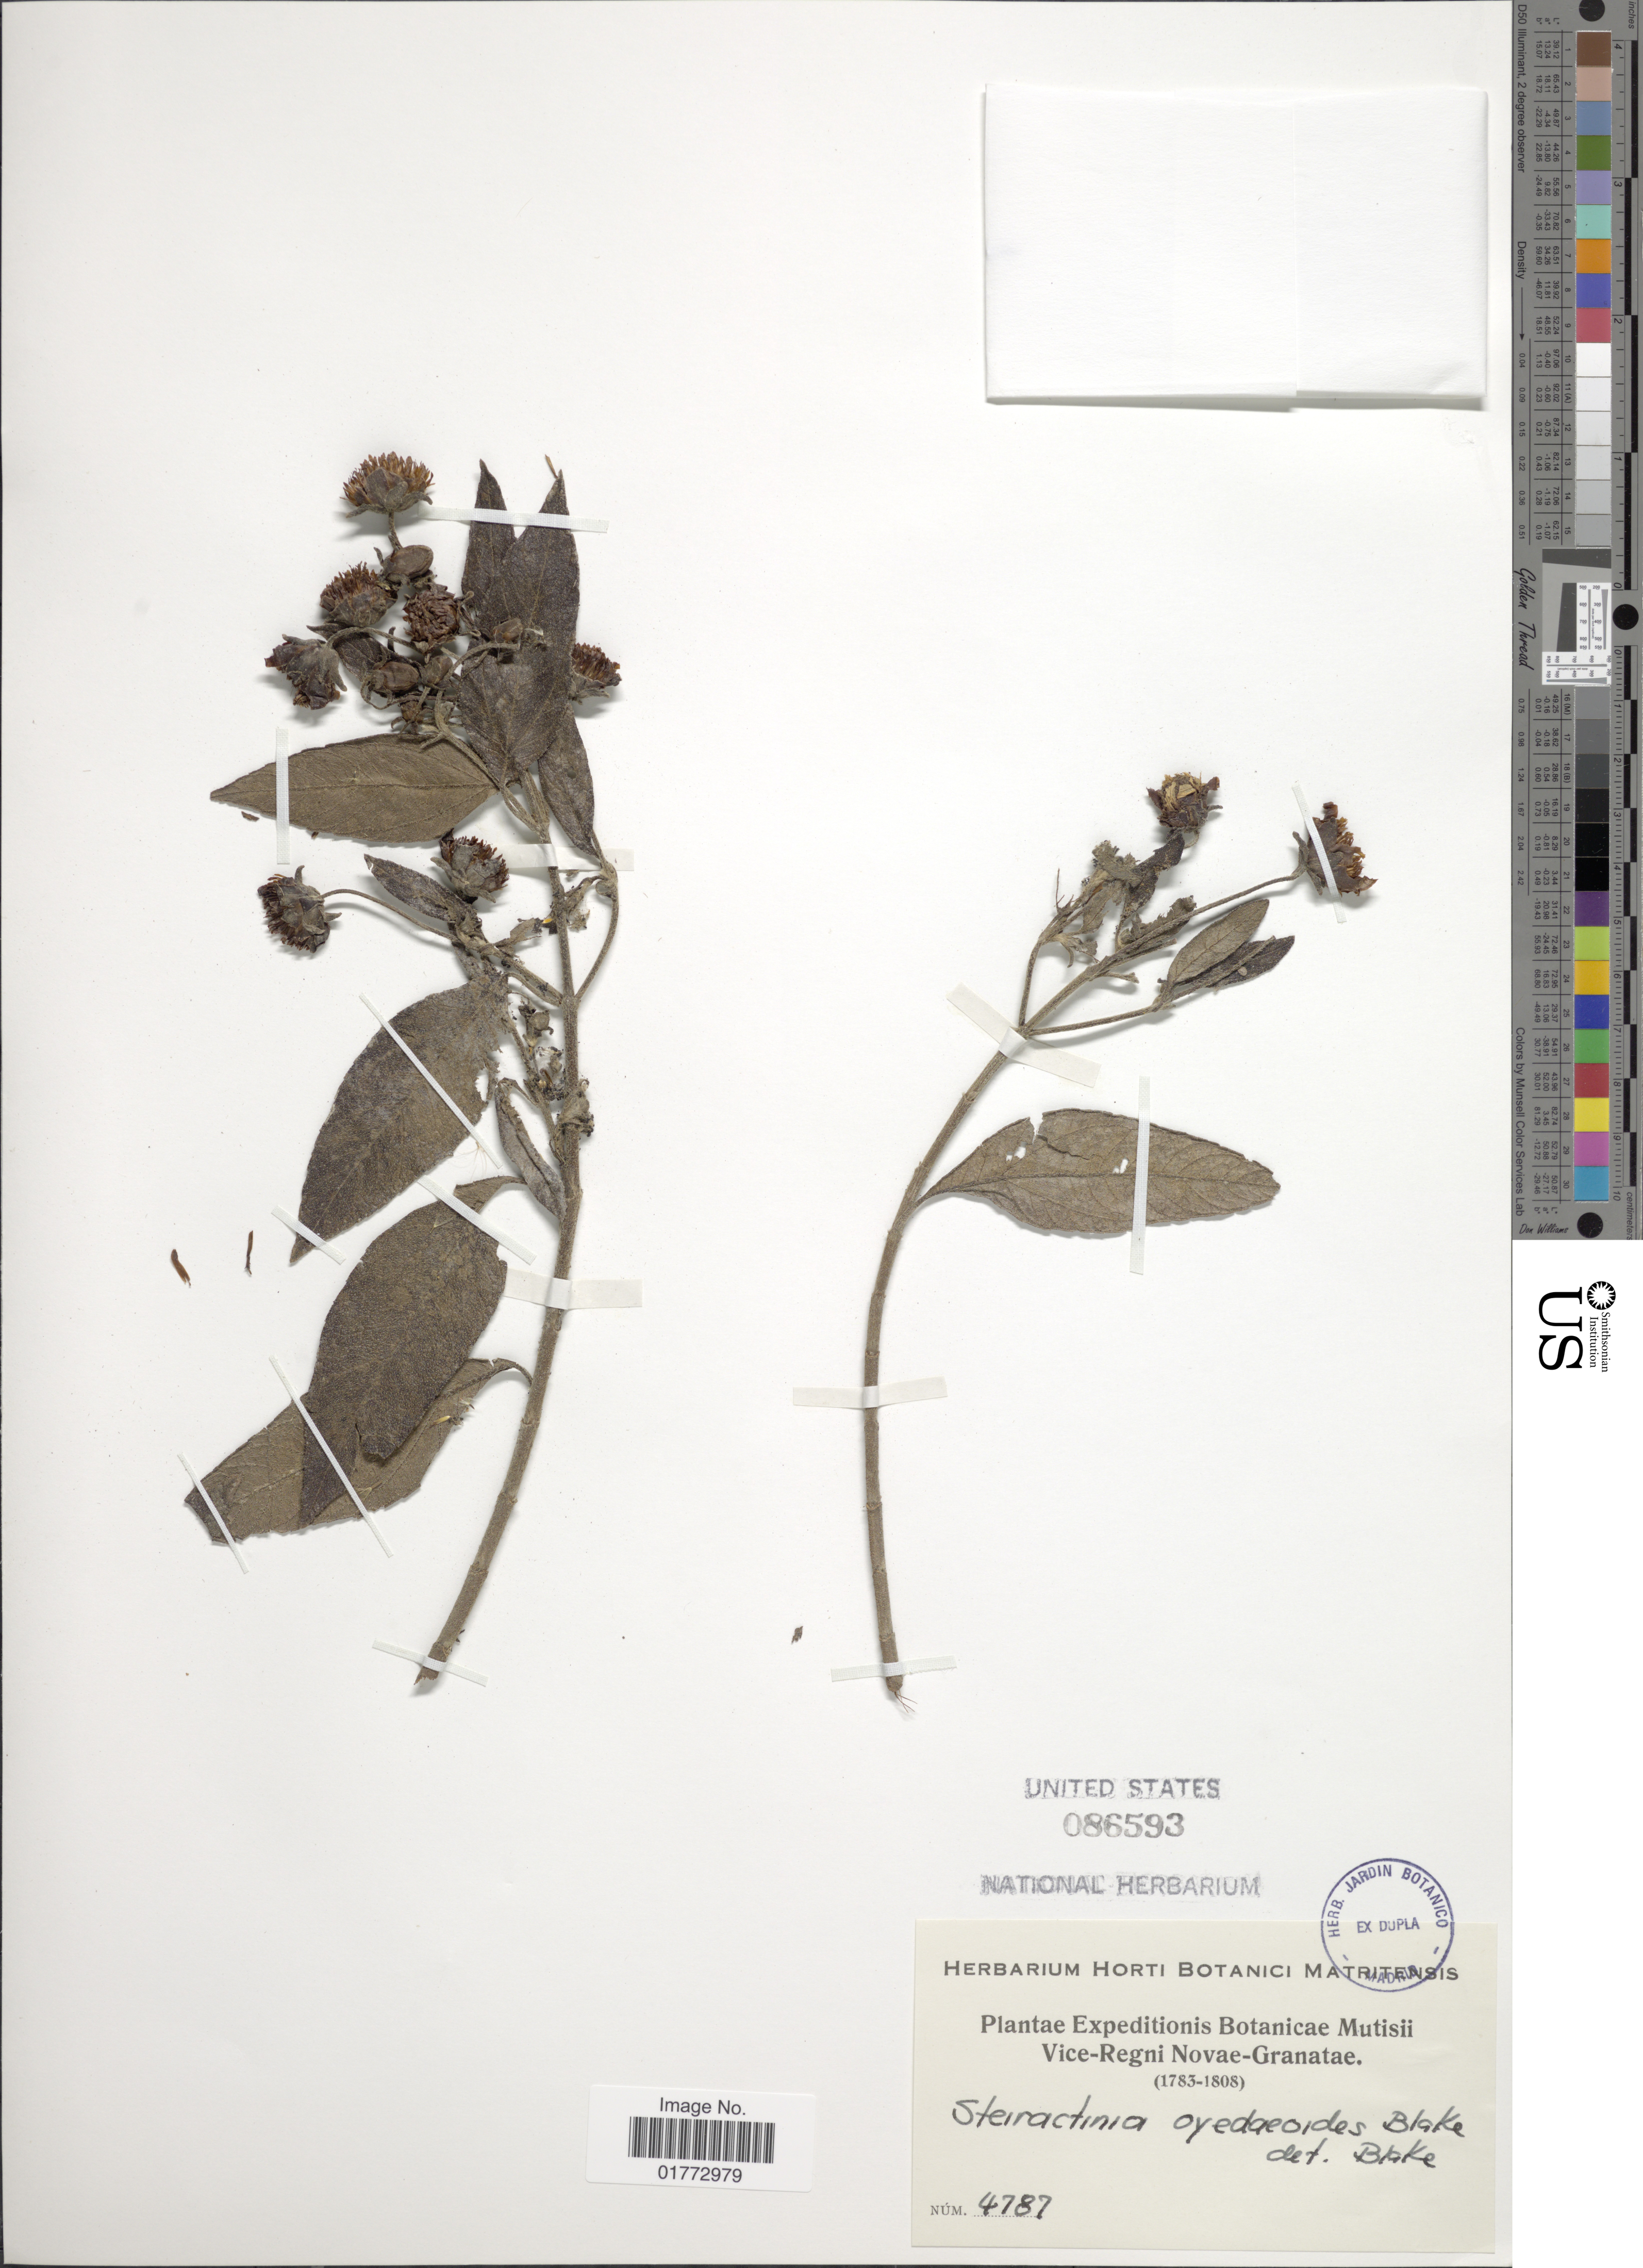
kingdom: Plantae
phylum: Tracheophyta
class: Magnoliopsida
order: Asterales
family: Asteraceae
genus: Steiractinia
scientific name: Steiractinia helianthoides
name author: (Triana) S. Díaz & Vélez-Nauer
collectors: ex herb. Jardin Botanique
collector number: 4787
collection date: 1783/1808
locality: Vice-Regni Novae-Granatae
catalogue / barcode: US 86593